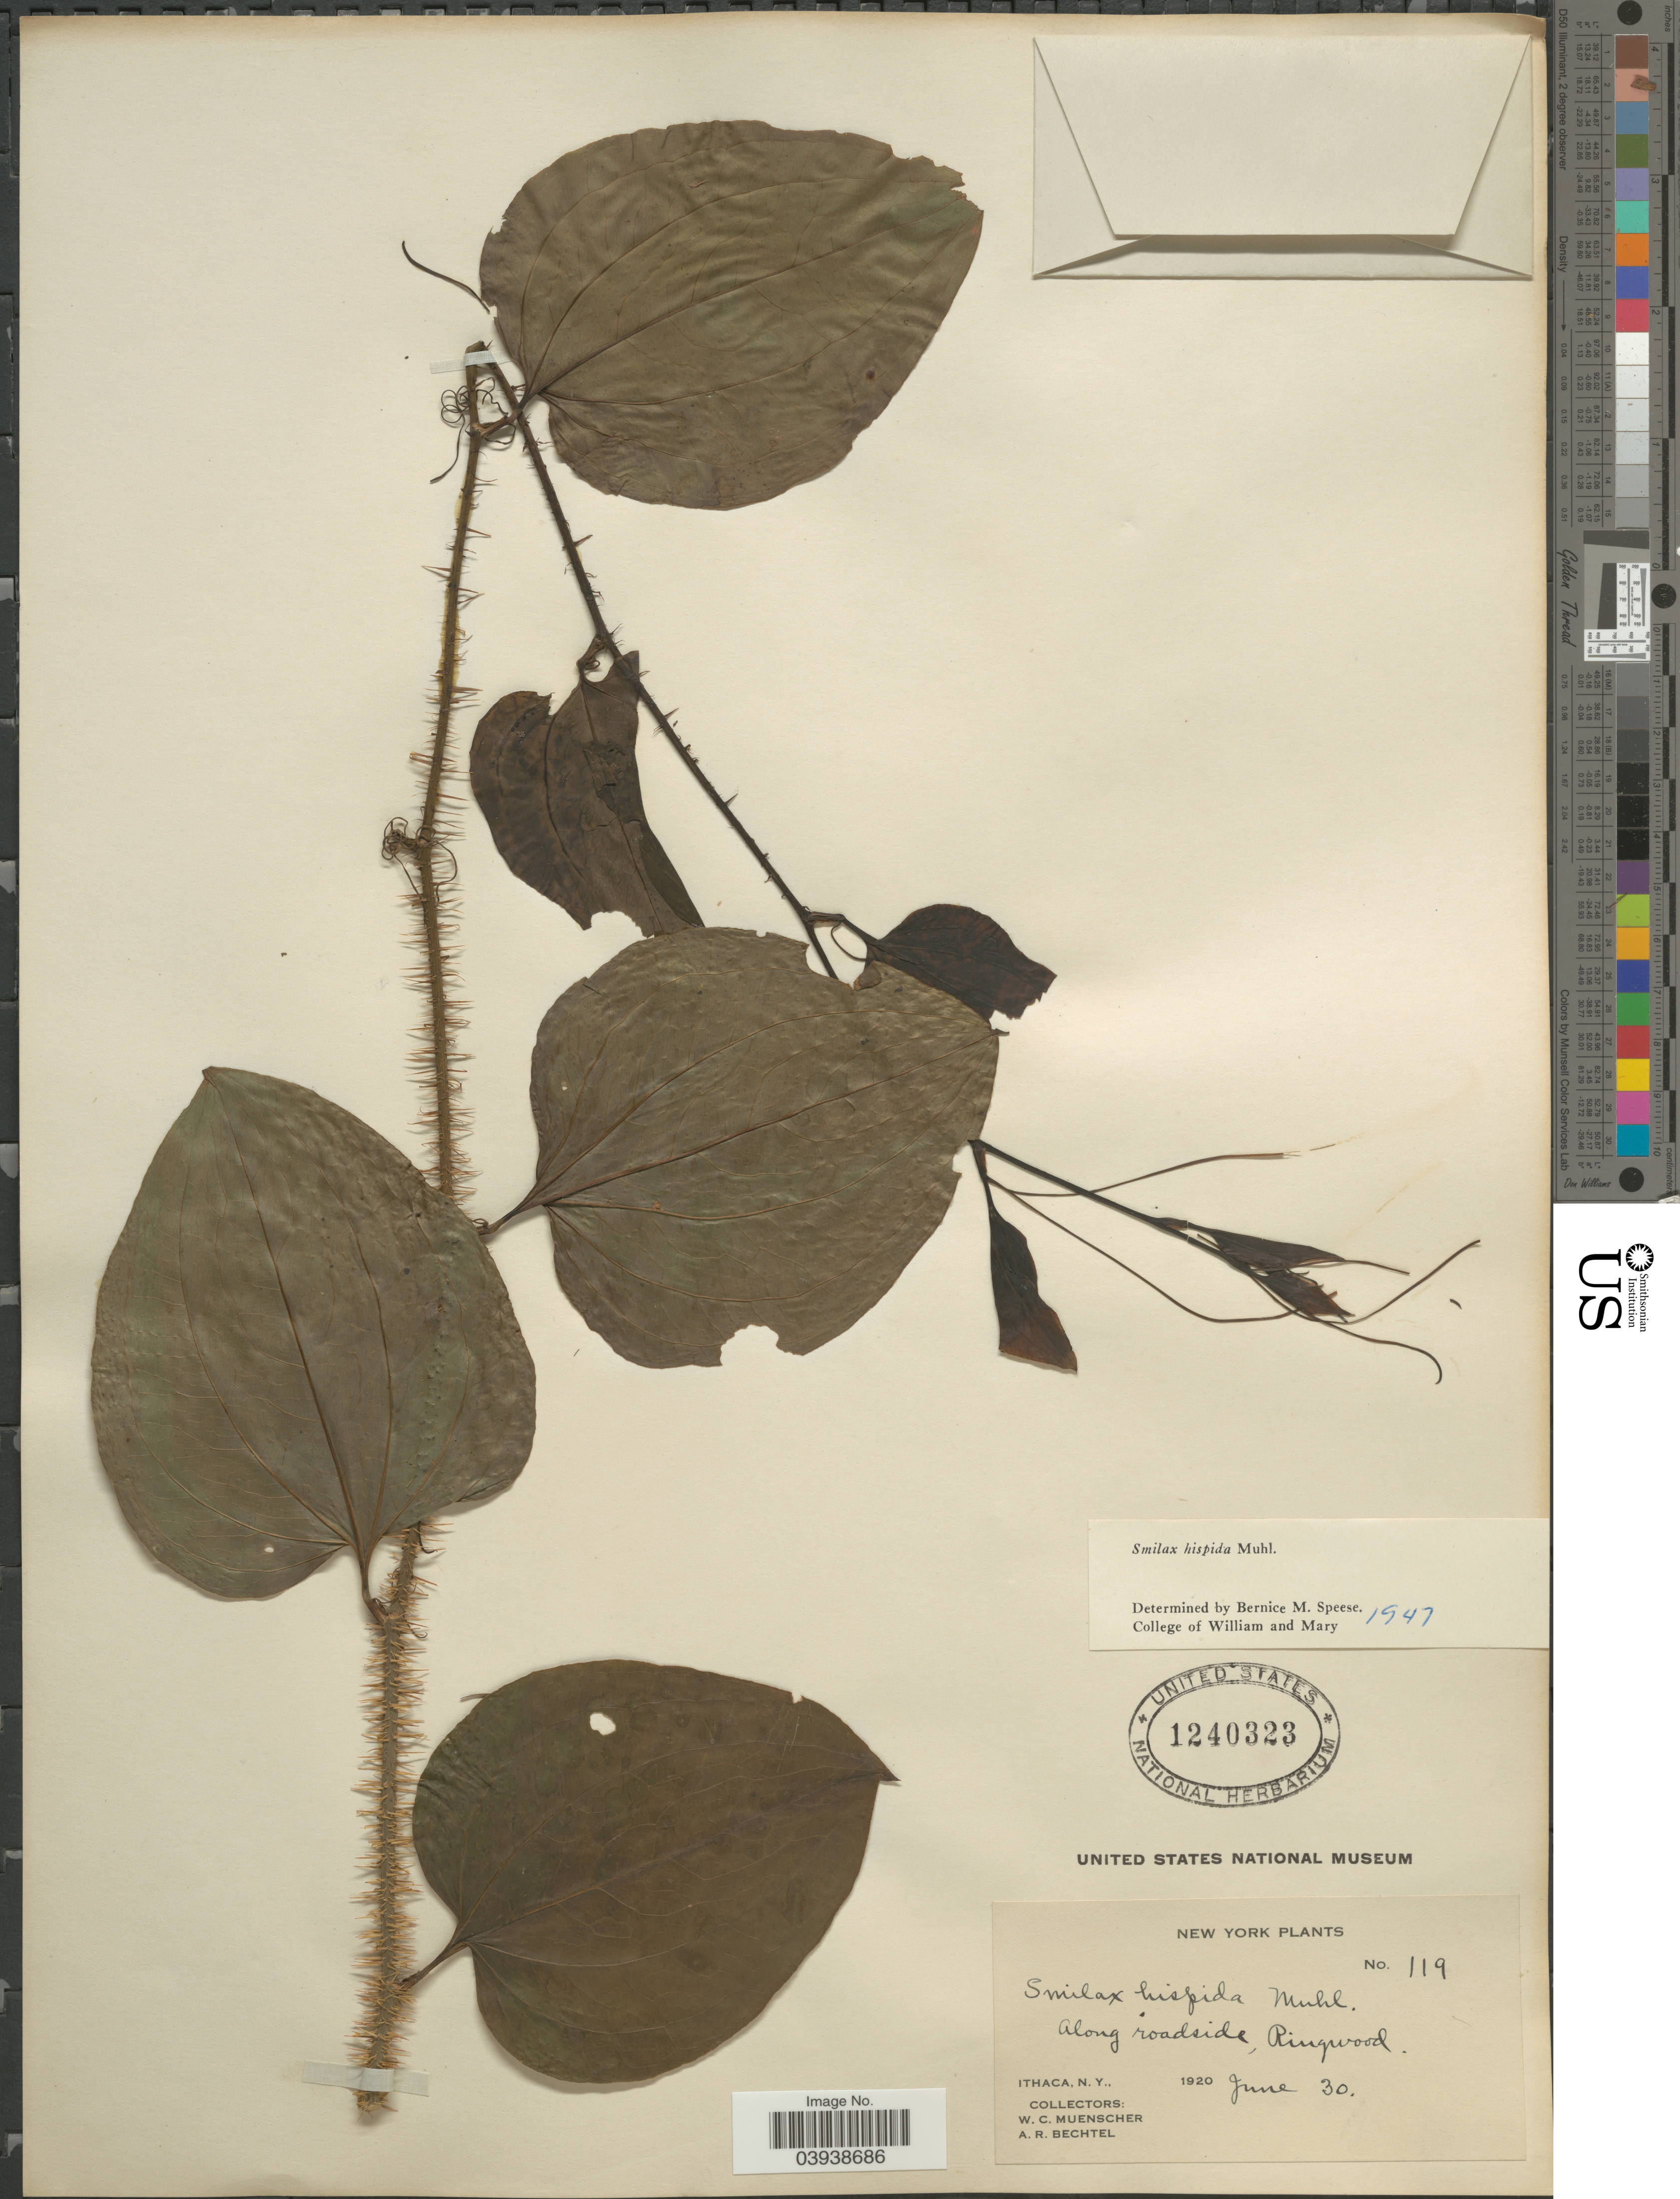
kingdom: Plantae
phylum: Tracheophyta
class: Liliopsida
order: Liliales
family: Smilacaceae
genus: Smilax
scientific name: Smilax hispida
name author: Raf.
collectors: W. Muenscher & A. Bechtel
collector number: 119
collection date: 1920-06-30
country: United States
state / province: New York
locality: Along roadside, Ringwood. Ithaca.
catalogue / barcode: US 1240323